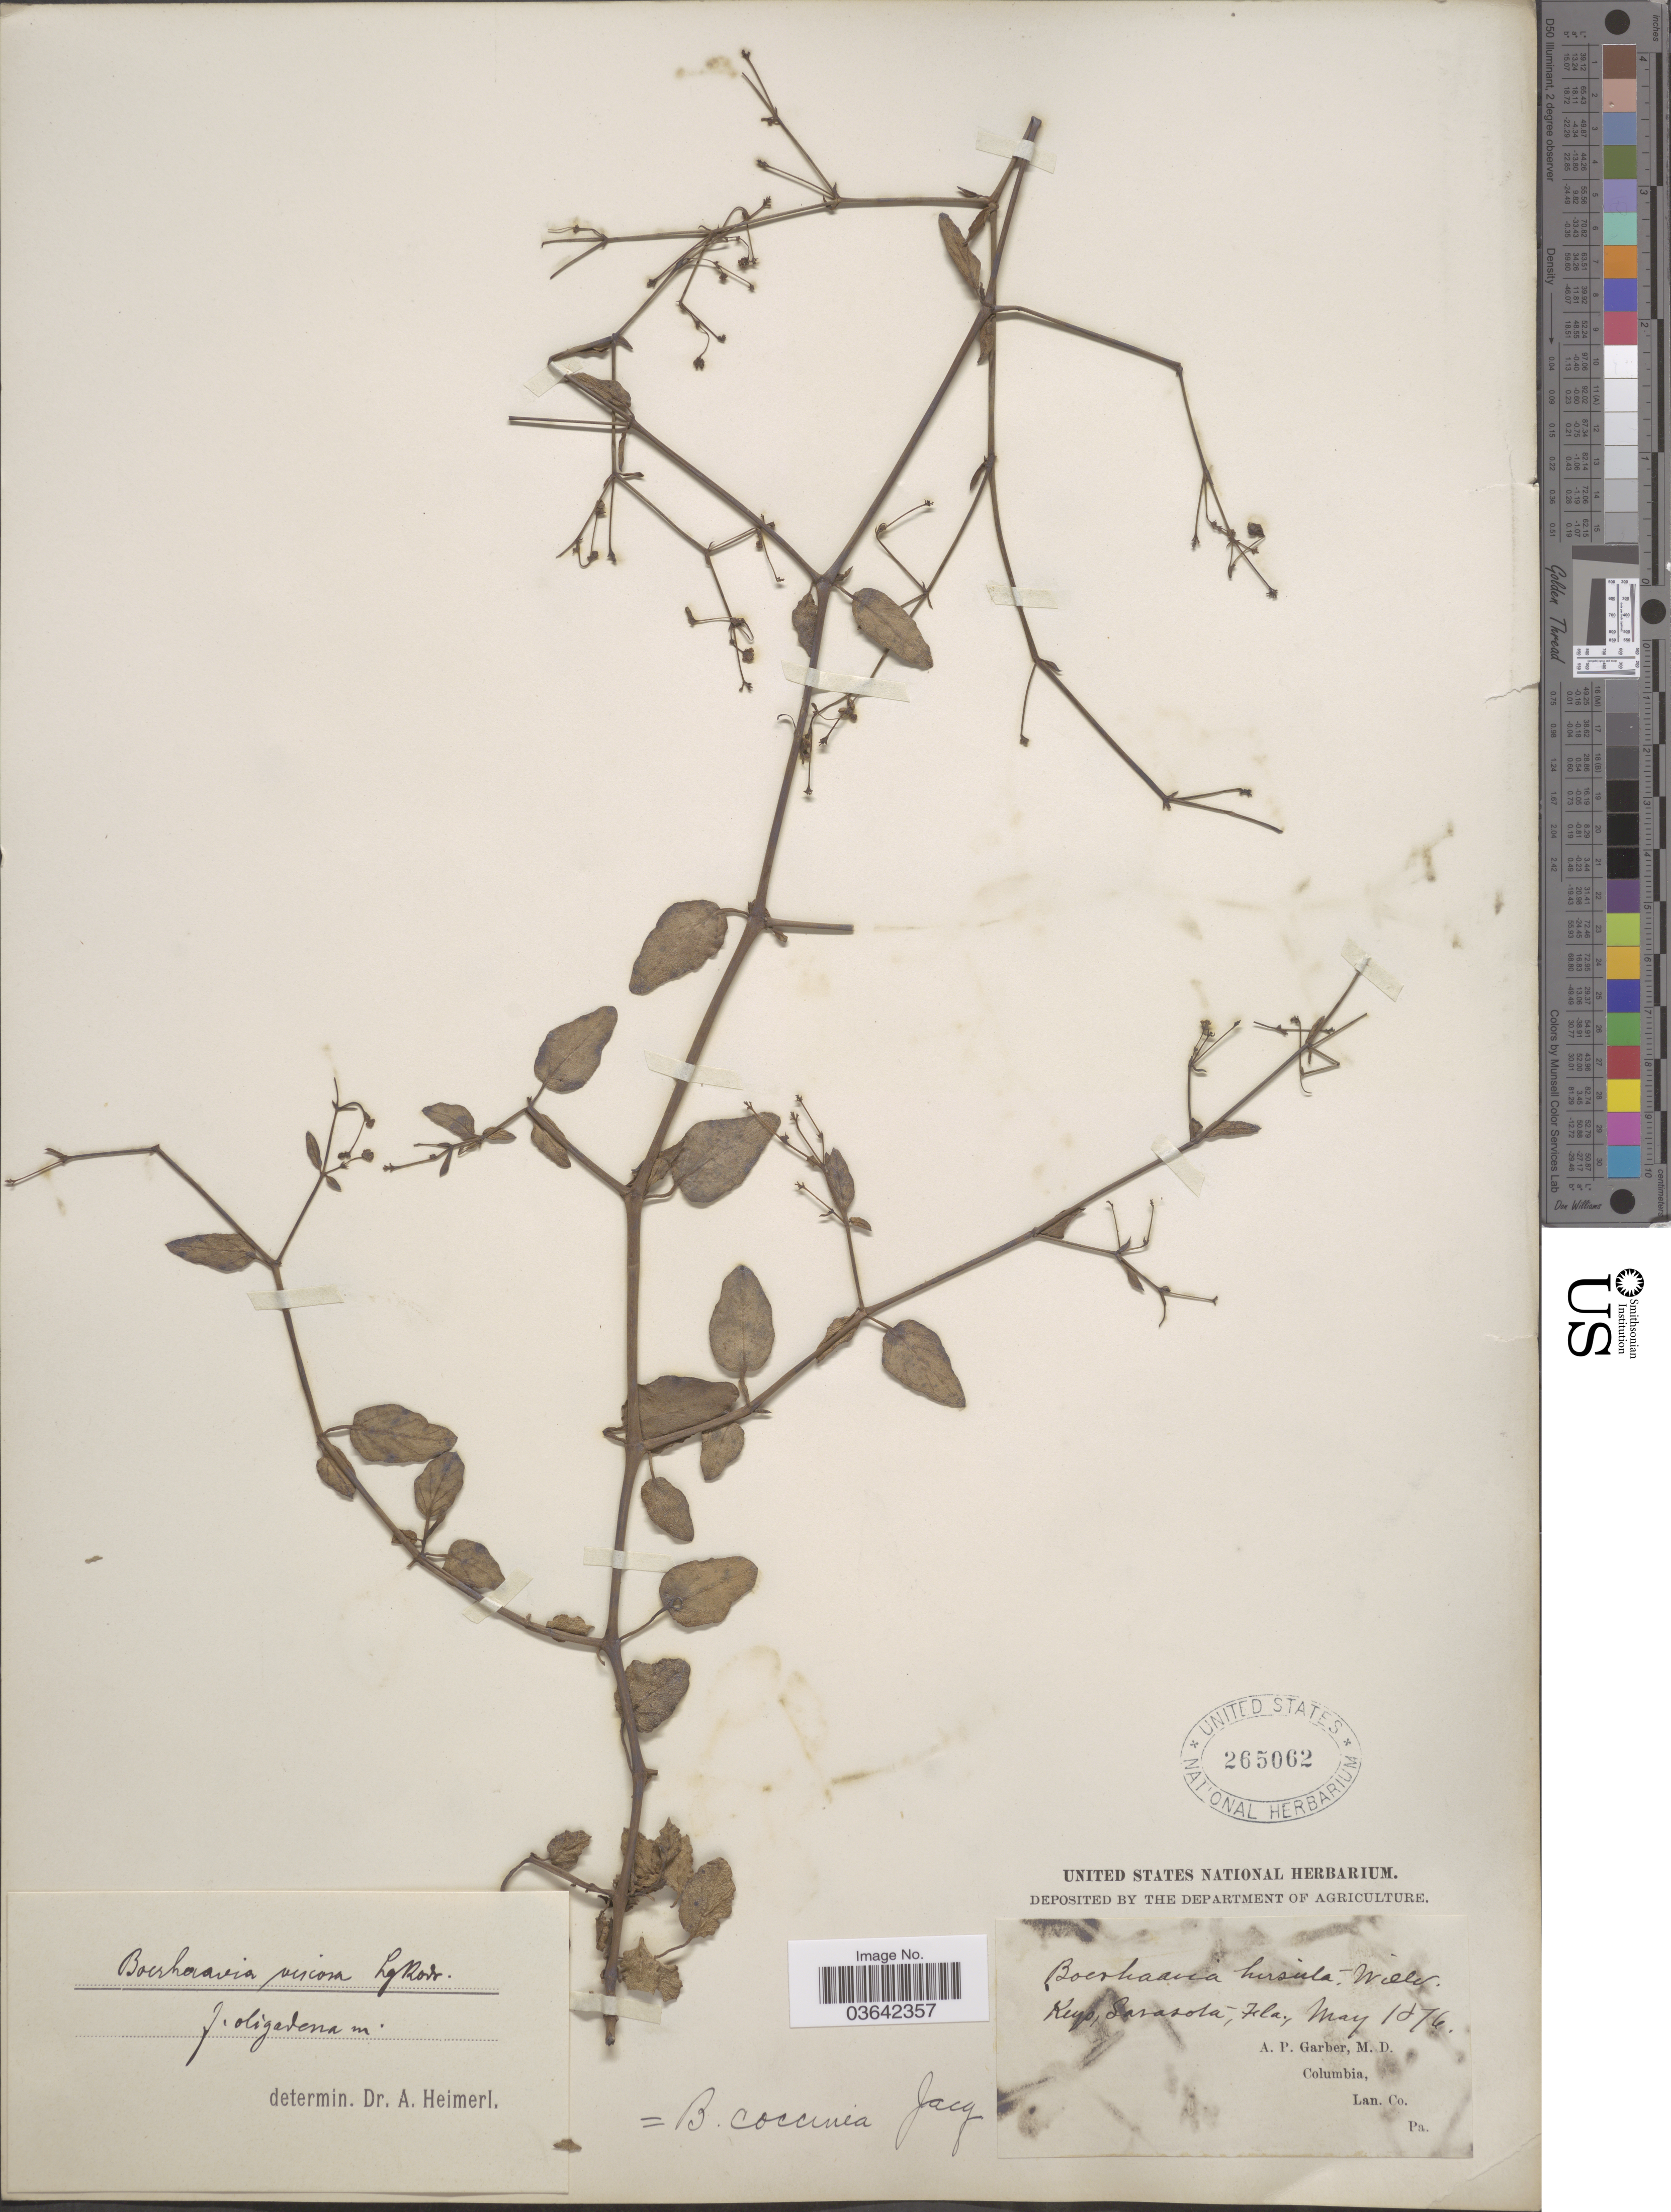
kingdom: Plantae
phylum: Tracheophyta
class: Magnoliopsida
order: Caryophyllales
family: Nyctaginaceae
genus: Boerhavia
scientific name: Boerhavia adscendens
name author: Willd.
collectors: A. P. Garber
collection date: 1876-05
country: United States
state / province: Florida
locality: Keys, Sarasota.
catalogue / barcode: US 265062